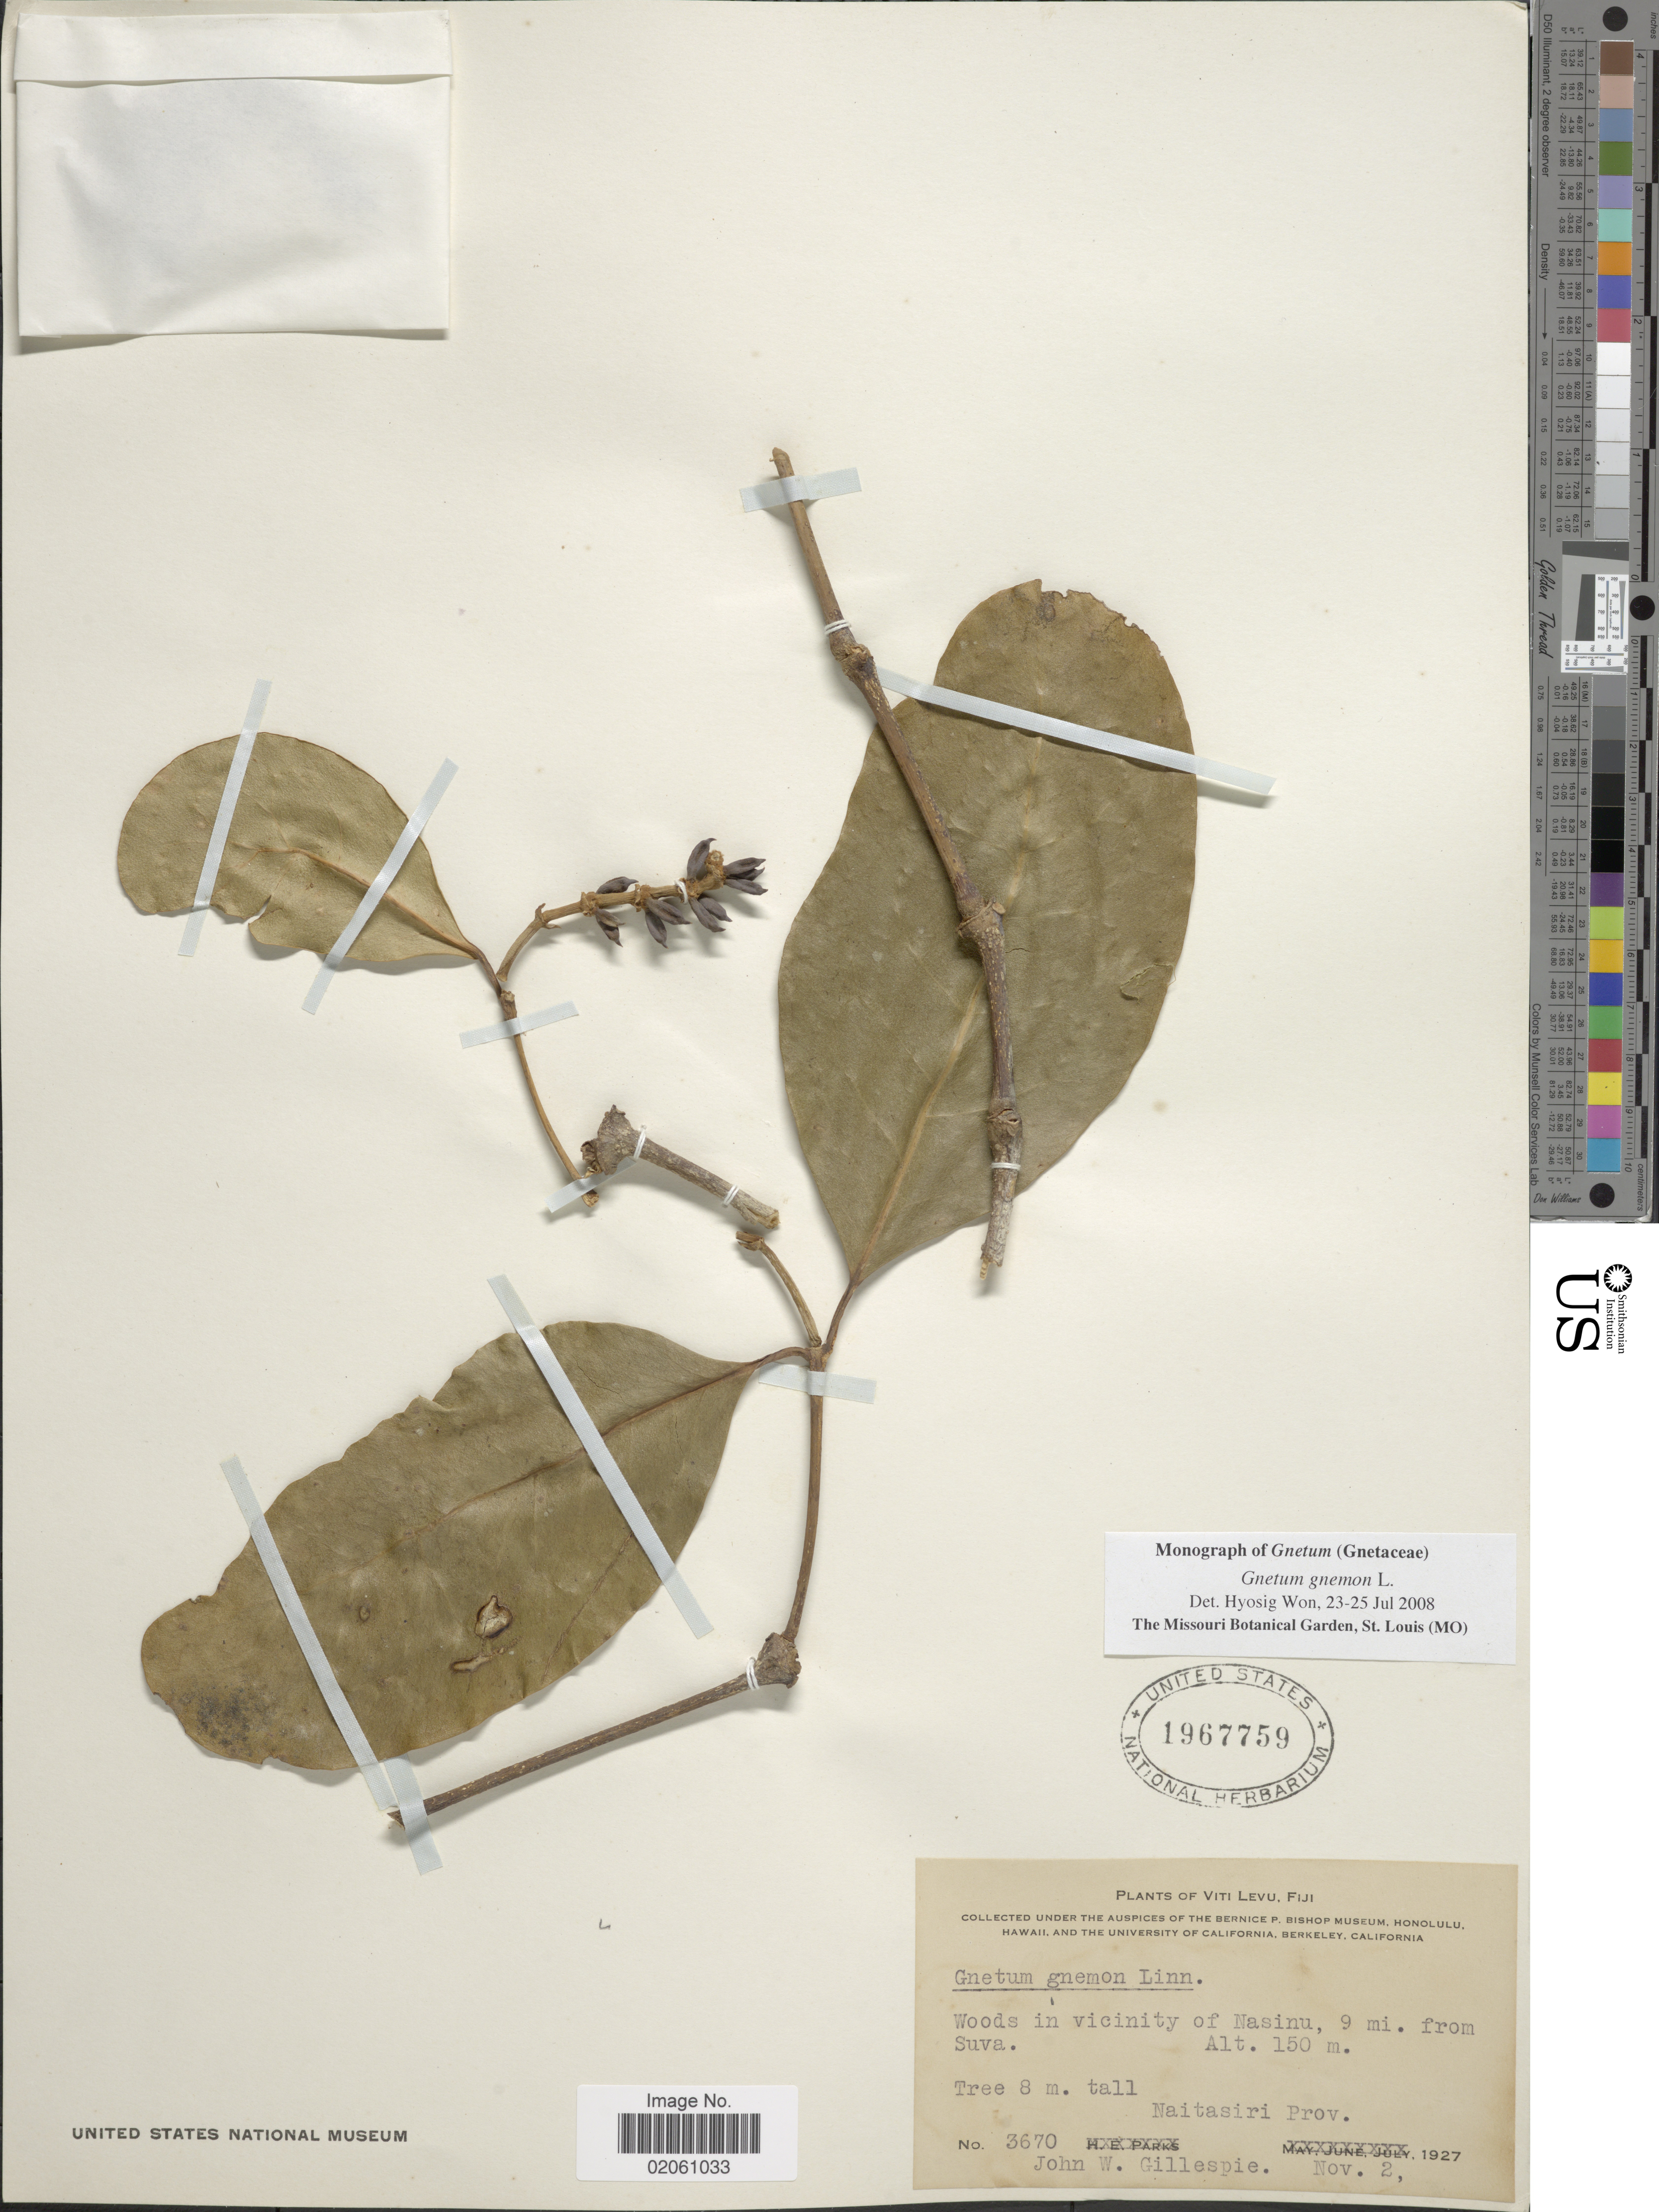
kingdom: Plantae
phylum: Tracheophyta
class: Gnetopsida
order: Gnetales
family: Gnetaceae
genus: Gnetum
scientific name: Gnetum gnemon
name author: L.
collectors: J. W. Gillespie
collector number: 3670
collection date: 1927-11-02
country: Fiji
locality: Viti Levu, Woods in vicinity of Nasinu, 9 mi from Suva, Naitasiri Prov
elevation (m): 150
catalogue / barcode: US 1967759